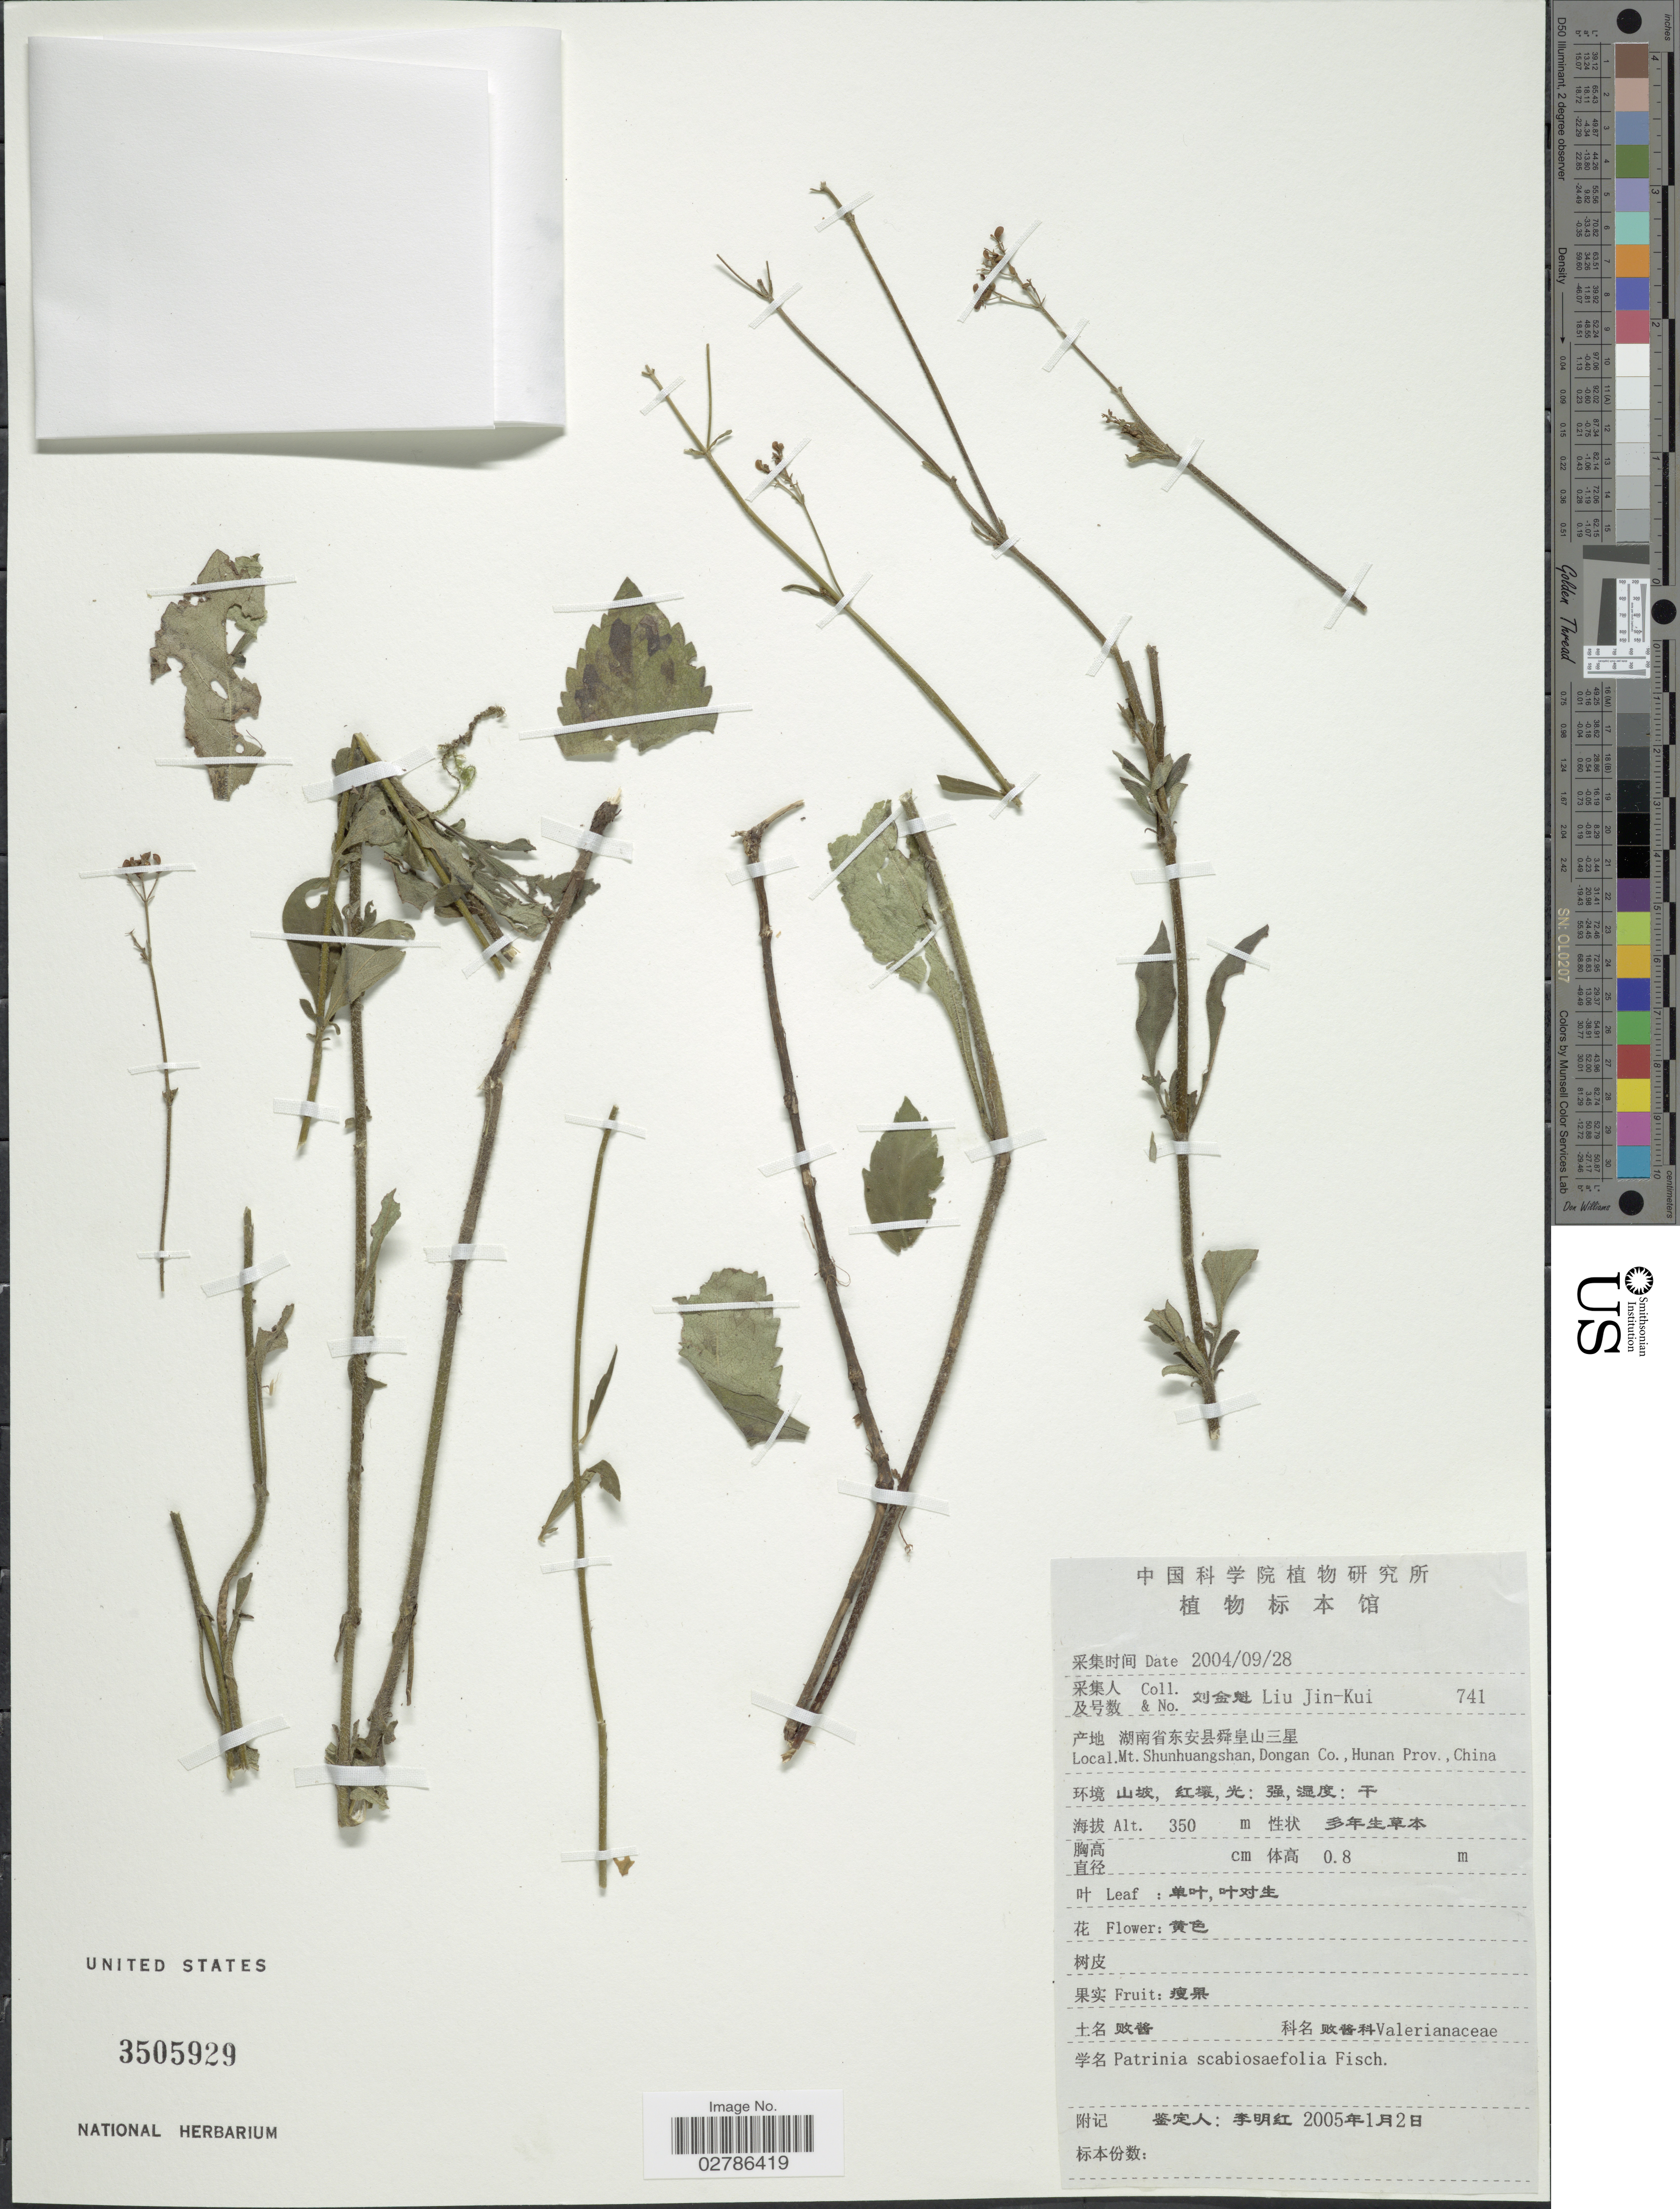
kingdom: Plantae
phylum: Tracheophyta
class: Magnoliopsida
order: Dipsacales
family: Caprifoliaceae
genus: Patrinia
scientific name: Patrinia scabiosifolia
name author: Link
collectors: Liu Jin-Kui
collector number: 741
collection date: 2004-09-28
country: China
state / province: Hunan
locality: Mt. Shunhuangshan, Dongan Co., Hunan Prov.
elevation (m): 350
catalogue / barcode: US 3505929